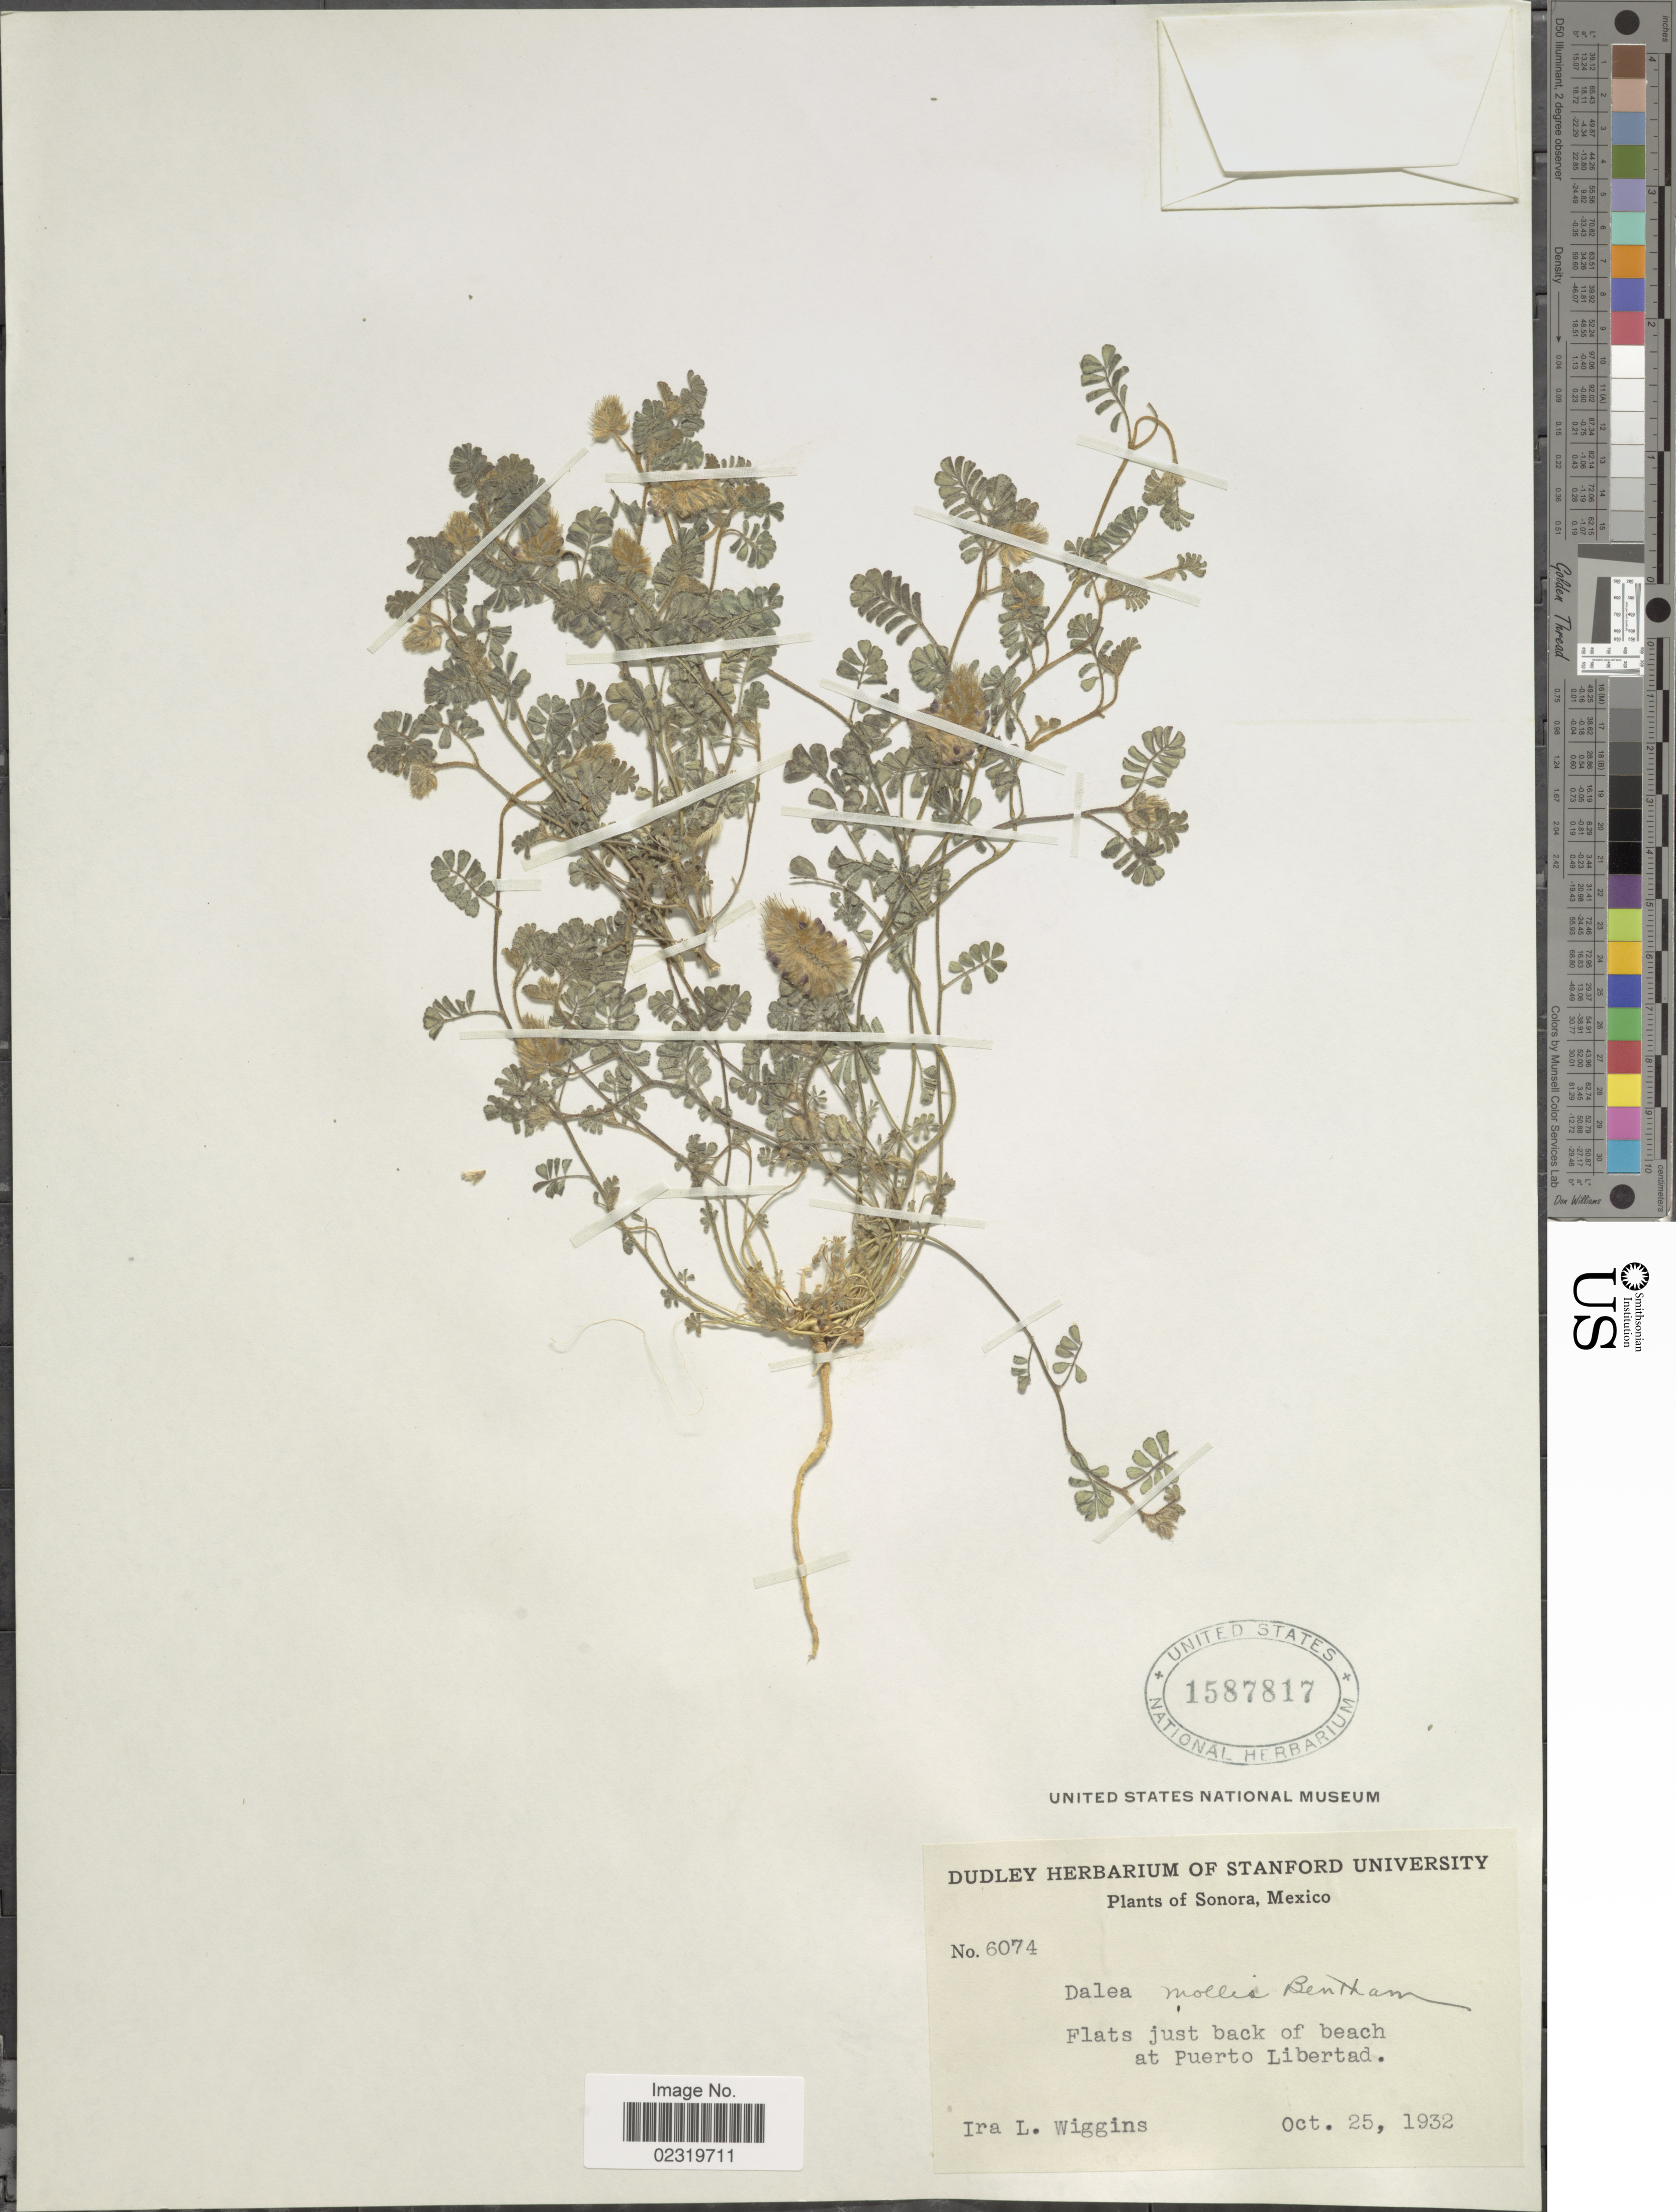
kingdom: Plantae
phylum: Tracheophyta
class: Magnoliopsida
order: Fabales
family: Fabaceae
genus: Dalea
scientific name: Dalea mollis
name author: Benth.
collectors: I. L. Wiggins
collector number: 6074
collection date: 1932-10-25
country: Mexico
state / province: Sonora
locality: Flats just back of beach at Puerto Libertad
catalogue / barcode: US 1587817